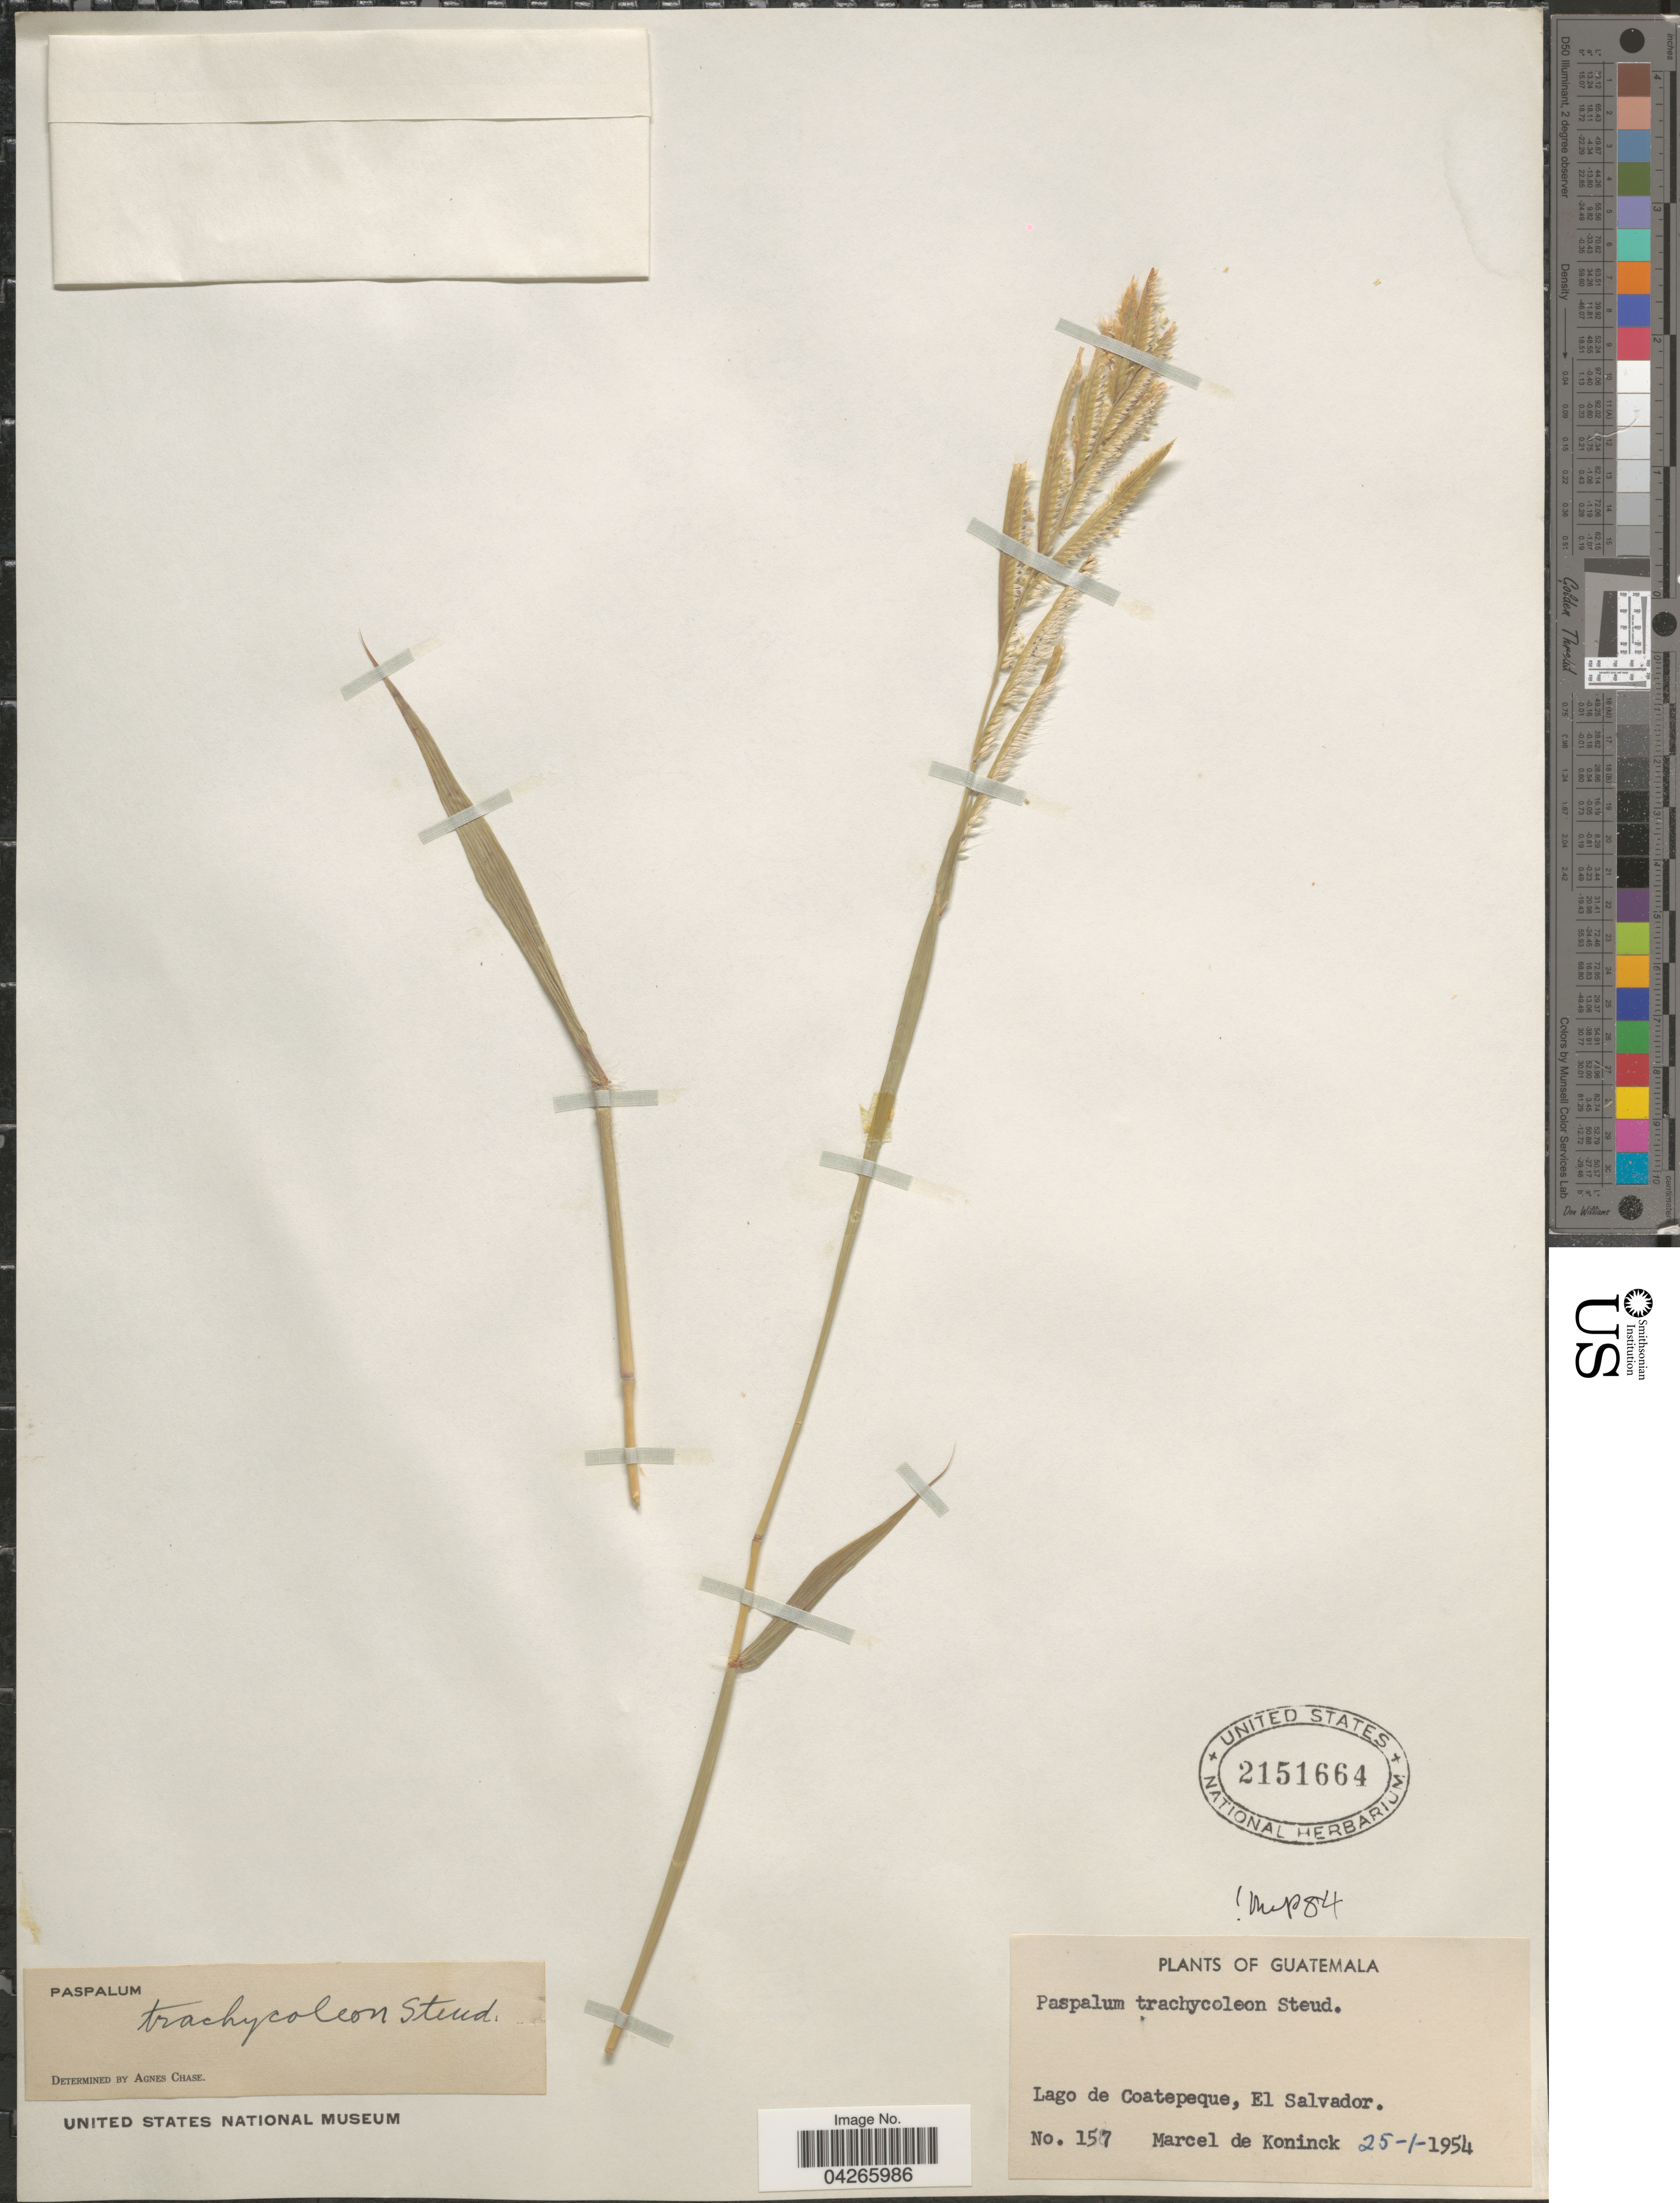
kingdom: Plantae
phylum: Tracheophyta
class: Liliopsida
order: Poales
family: Poaceae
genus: Paspalum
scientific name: Paspalum trachycoleon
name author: Steud.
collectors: M. Koninck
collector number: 157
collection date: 1954-01-25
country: El Salvador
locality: Lago de Coatepeque.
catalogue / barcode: US 2151664